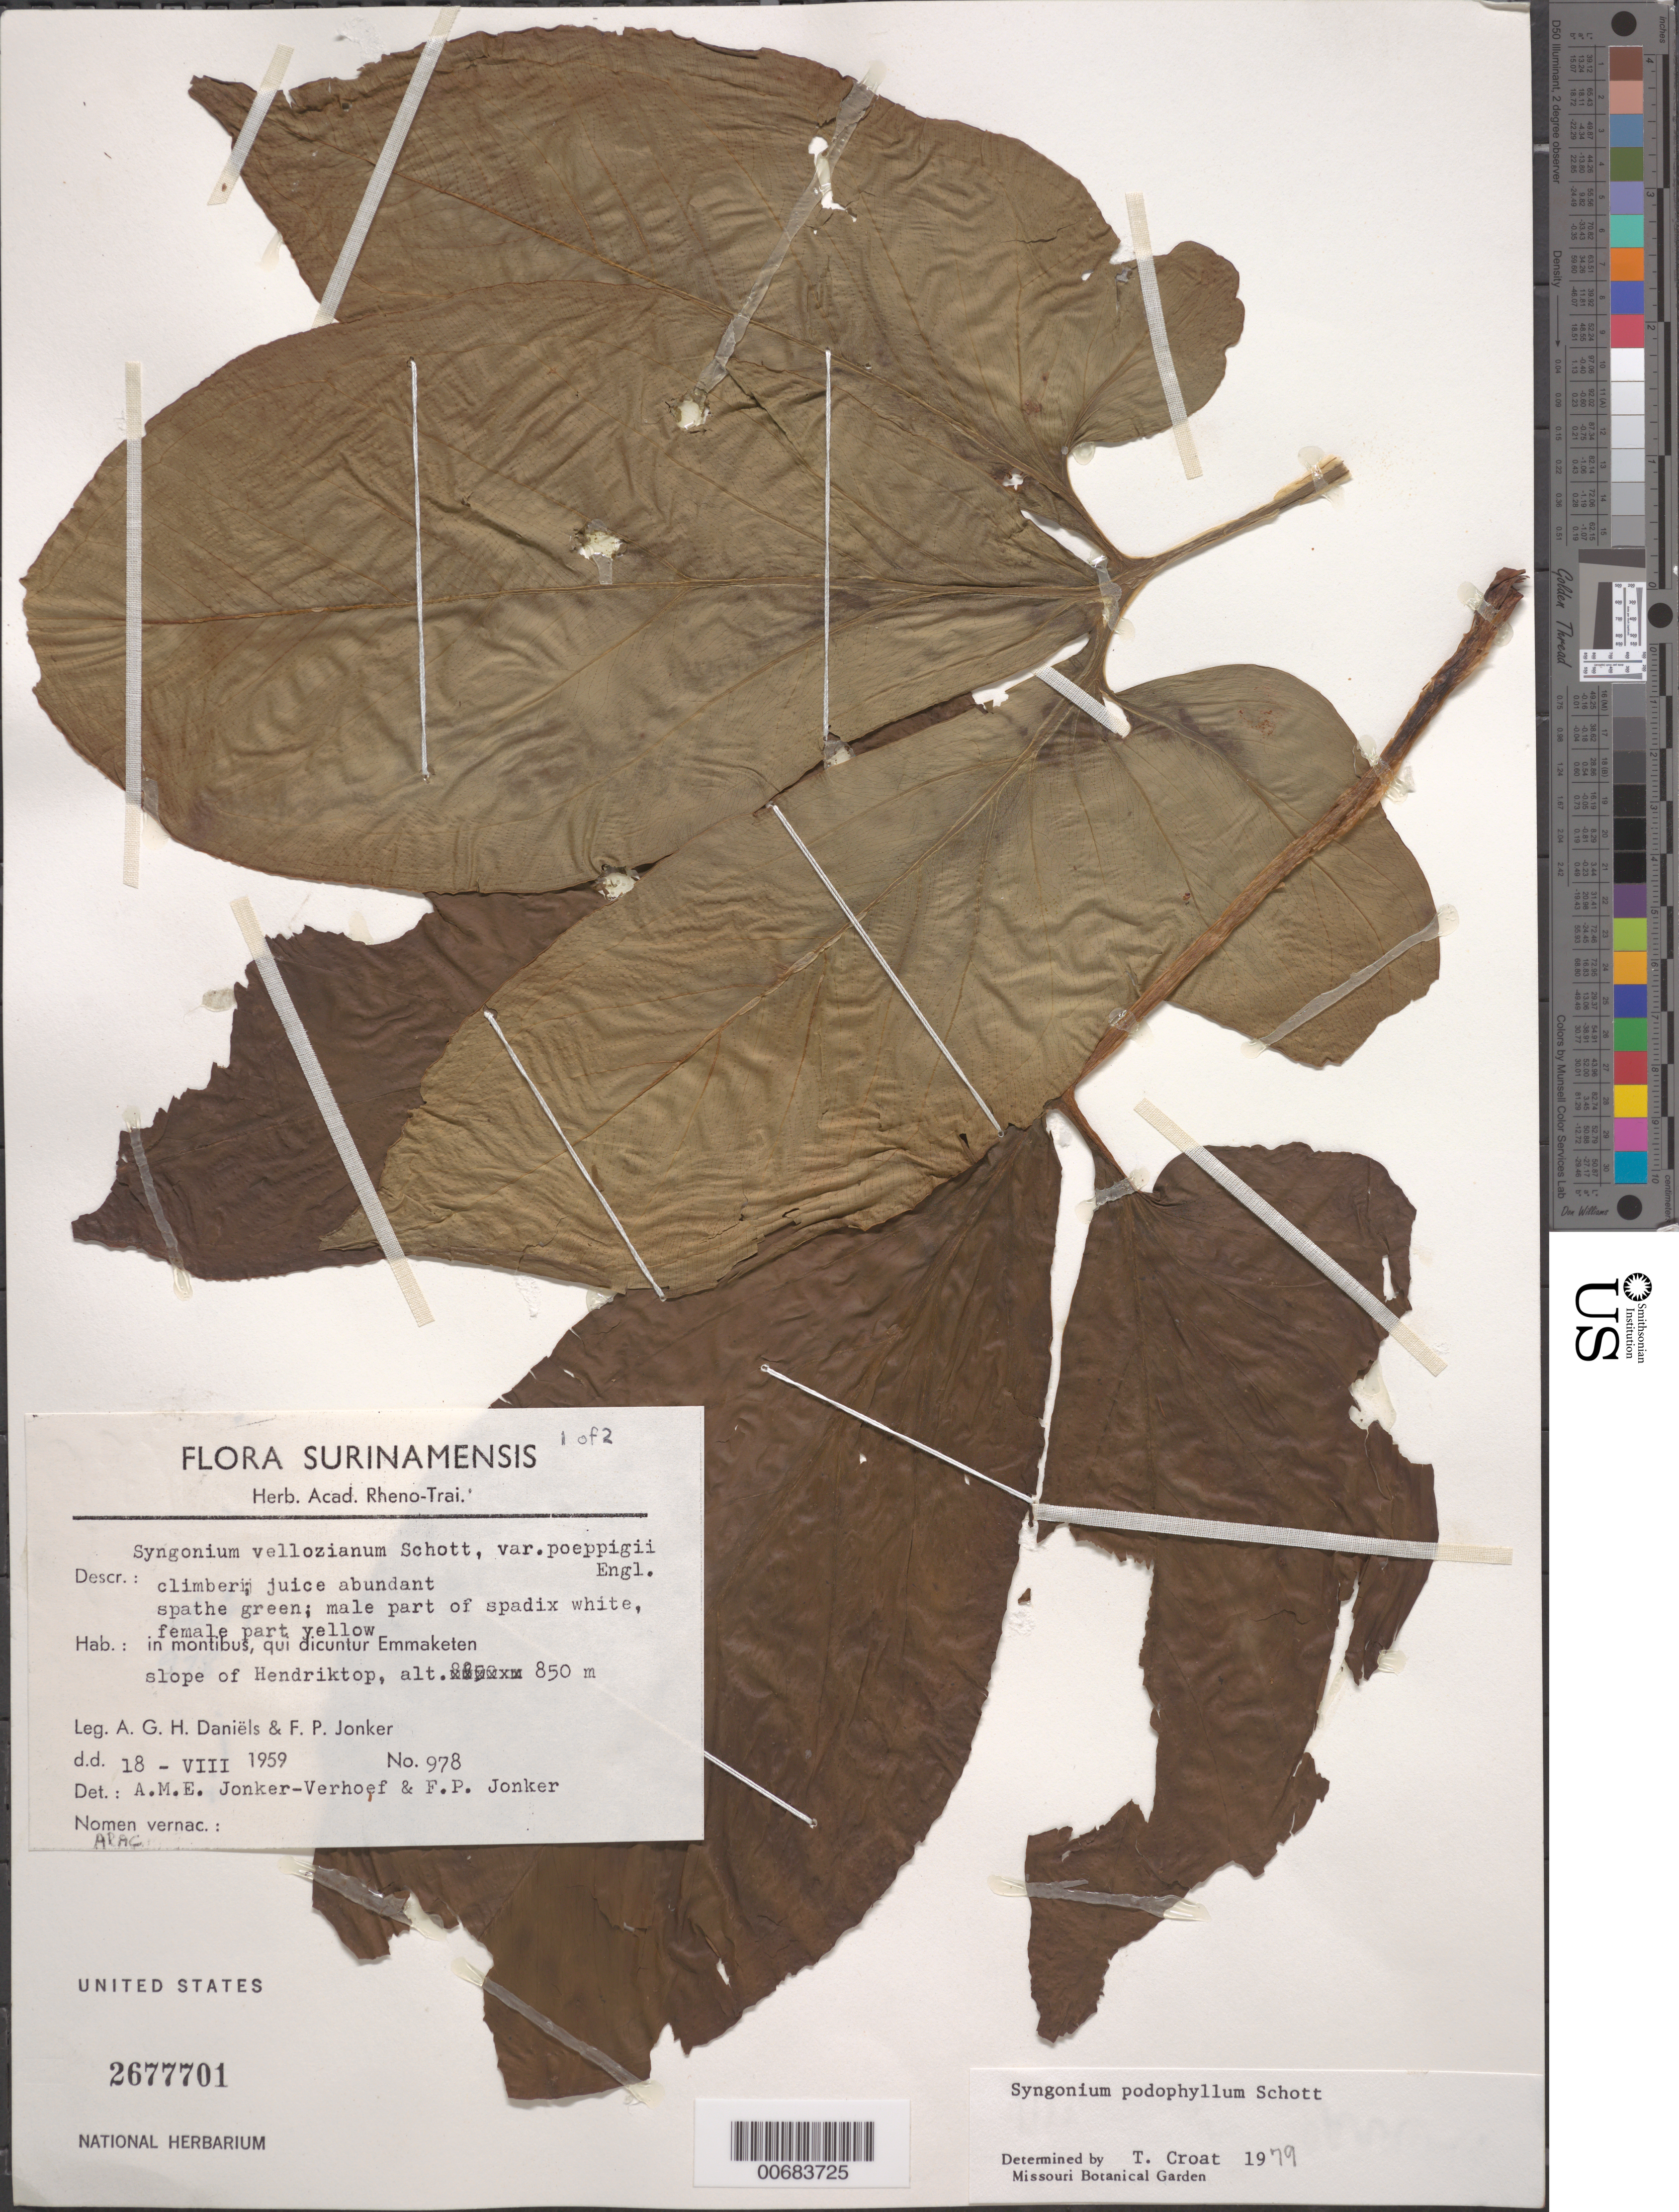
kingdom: Plantae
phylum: Tracheophyta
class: Liliopsida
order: Alismatales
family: Araceae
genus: Syngonium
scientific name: Syngonium podophyllum 'Lemon-Lime'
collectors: A. Daniëls & F. P. Jonker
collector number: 978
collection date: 1959-08-18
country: Suriname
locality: In montibus, qui dicuntur Emmaketen, slope of Hendriktop.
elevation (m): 850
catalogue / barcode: US 2677701